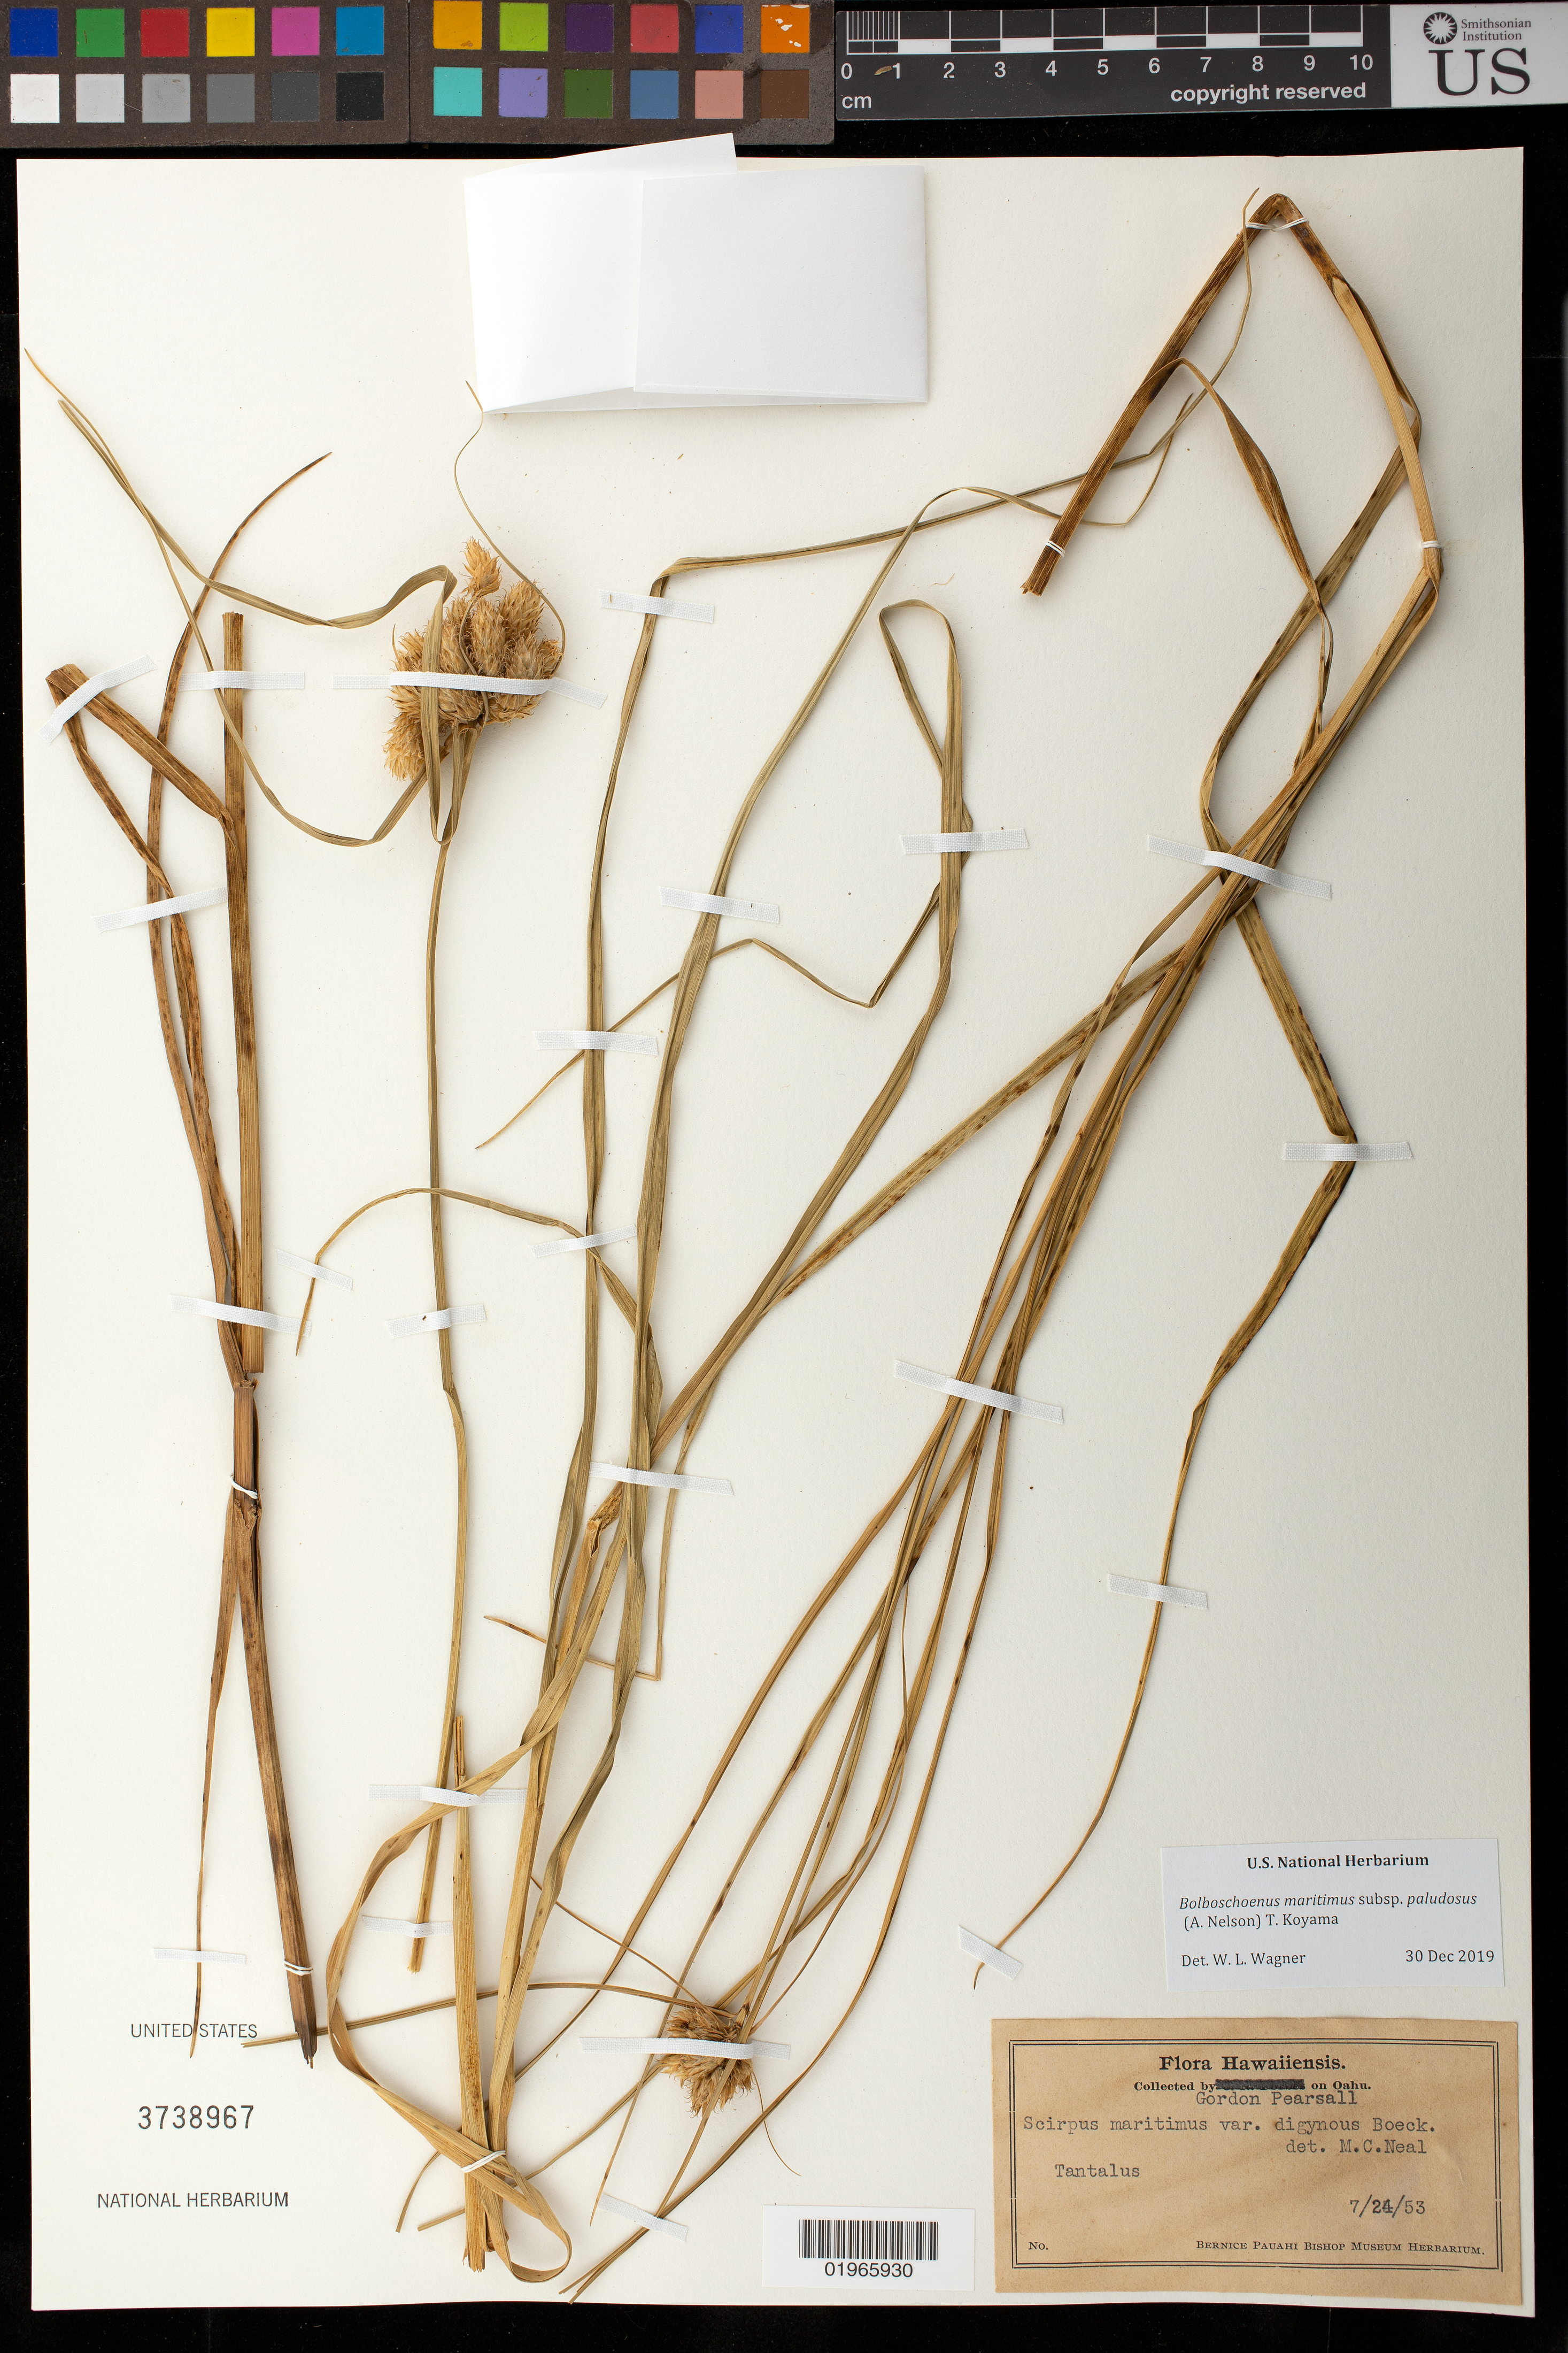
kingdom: Plantae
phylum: Tracheophyta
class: Liliopsida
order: Poales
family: Cyperaceae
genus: Bolboschoenus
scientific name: Bolboschoenus maritimus subsp. paludosus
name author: (A. Nelson) T. Koyama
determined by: Wagner, W. L., (BOT), Smithsonian Institution - National Museum of Natural History (UNITED STATES)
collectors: G. Pearsall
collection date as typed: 24 Jul 1953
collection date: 1953-07-24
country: United States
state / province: Hawaii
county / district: Honolulu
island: Oahu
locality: Tantalus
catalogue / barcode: US 3738967